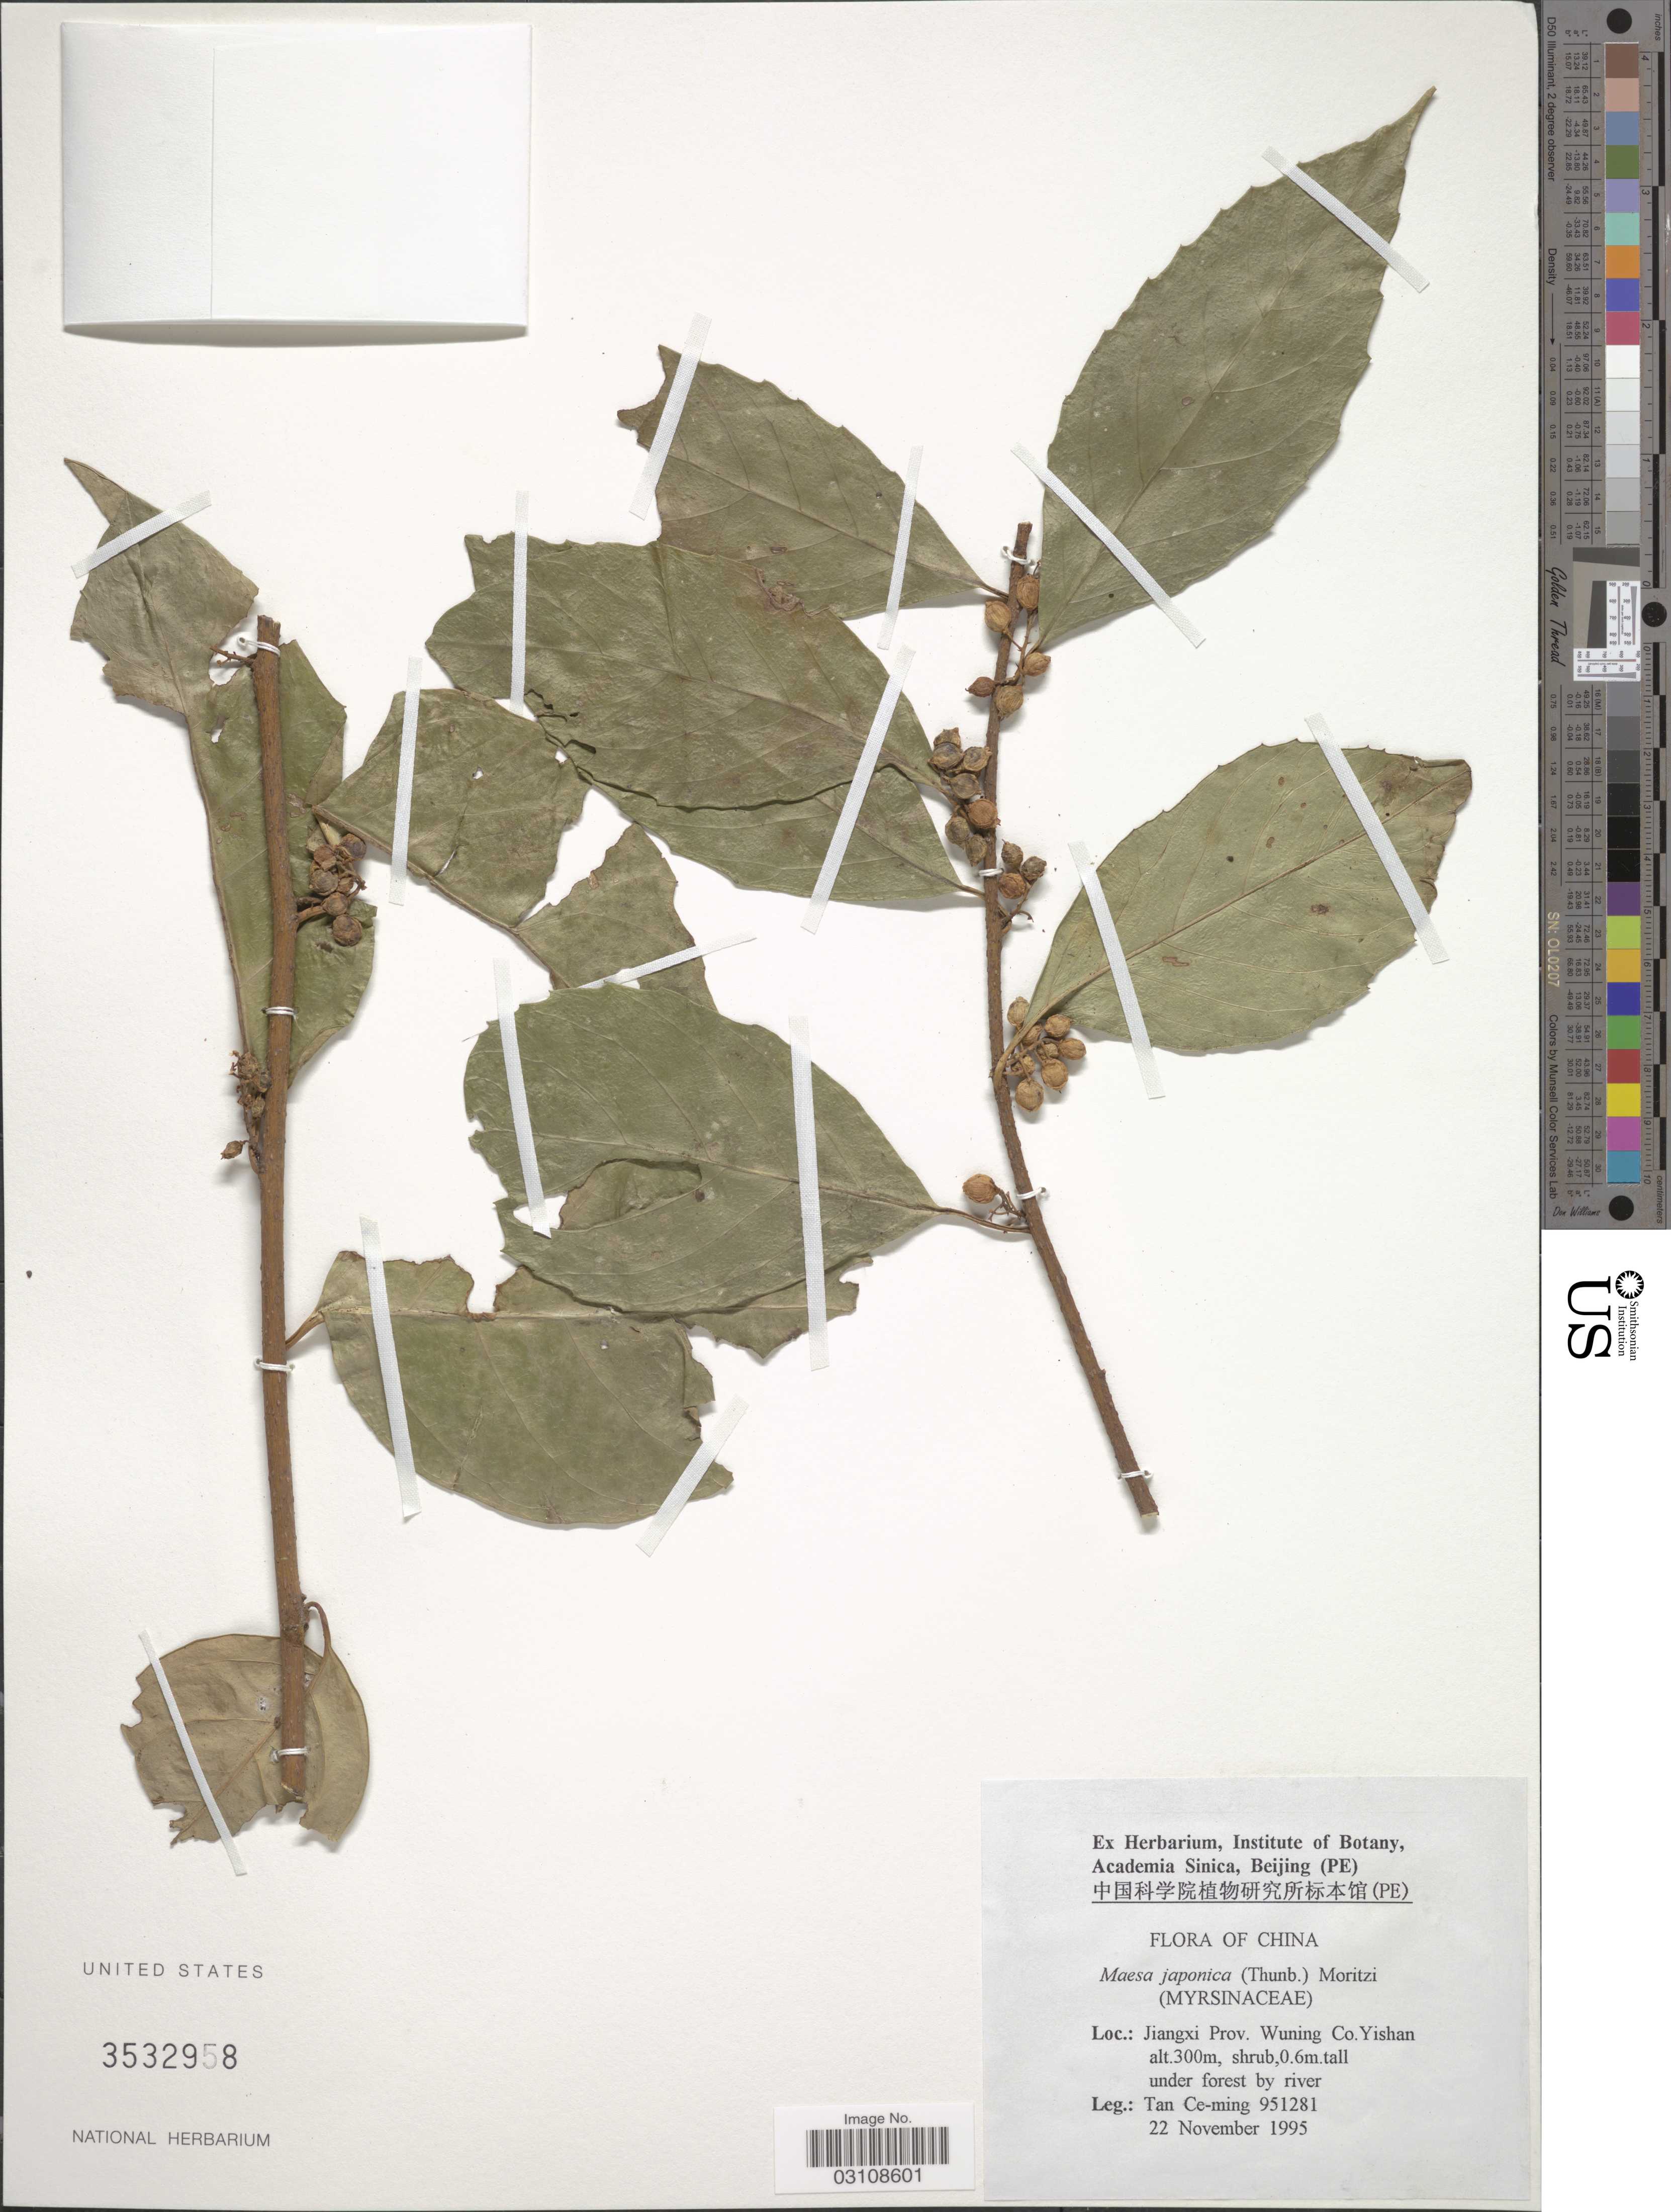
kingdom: Plantae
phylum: Tracheophyta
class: Magnoliopsida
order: Ericales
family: Primulaceae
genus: Maesa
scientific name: Maesa japonica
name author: Merr.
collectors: T. Ce-ming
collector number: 951281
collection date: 1995-11-22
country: China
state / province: Jiangxi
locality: Wuning Co. Yishan.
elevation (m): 300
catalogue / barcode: US 3532958